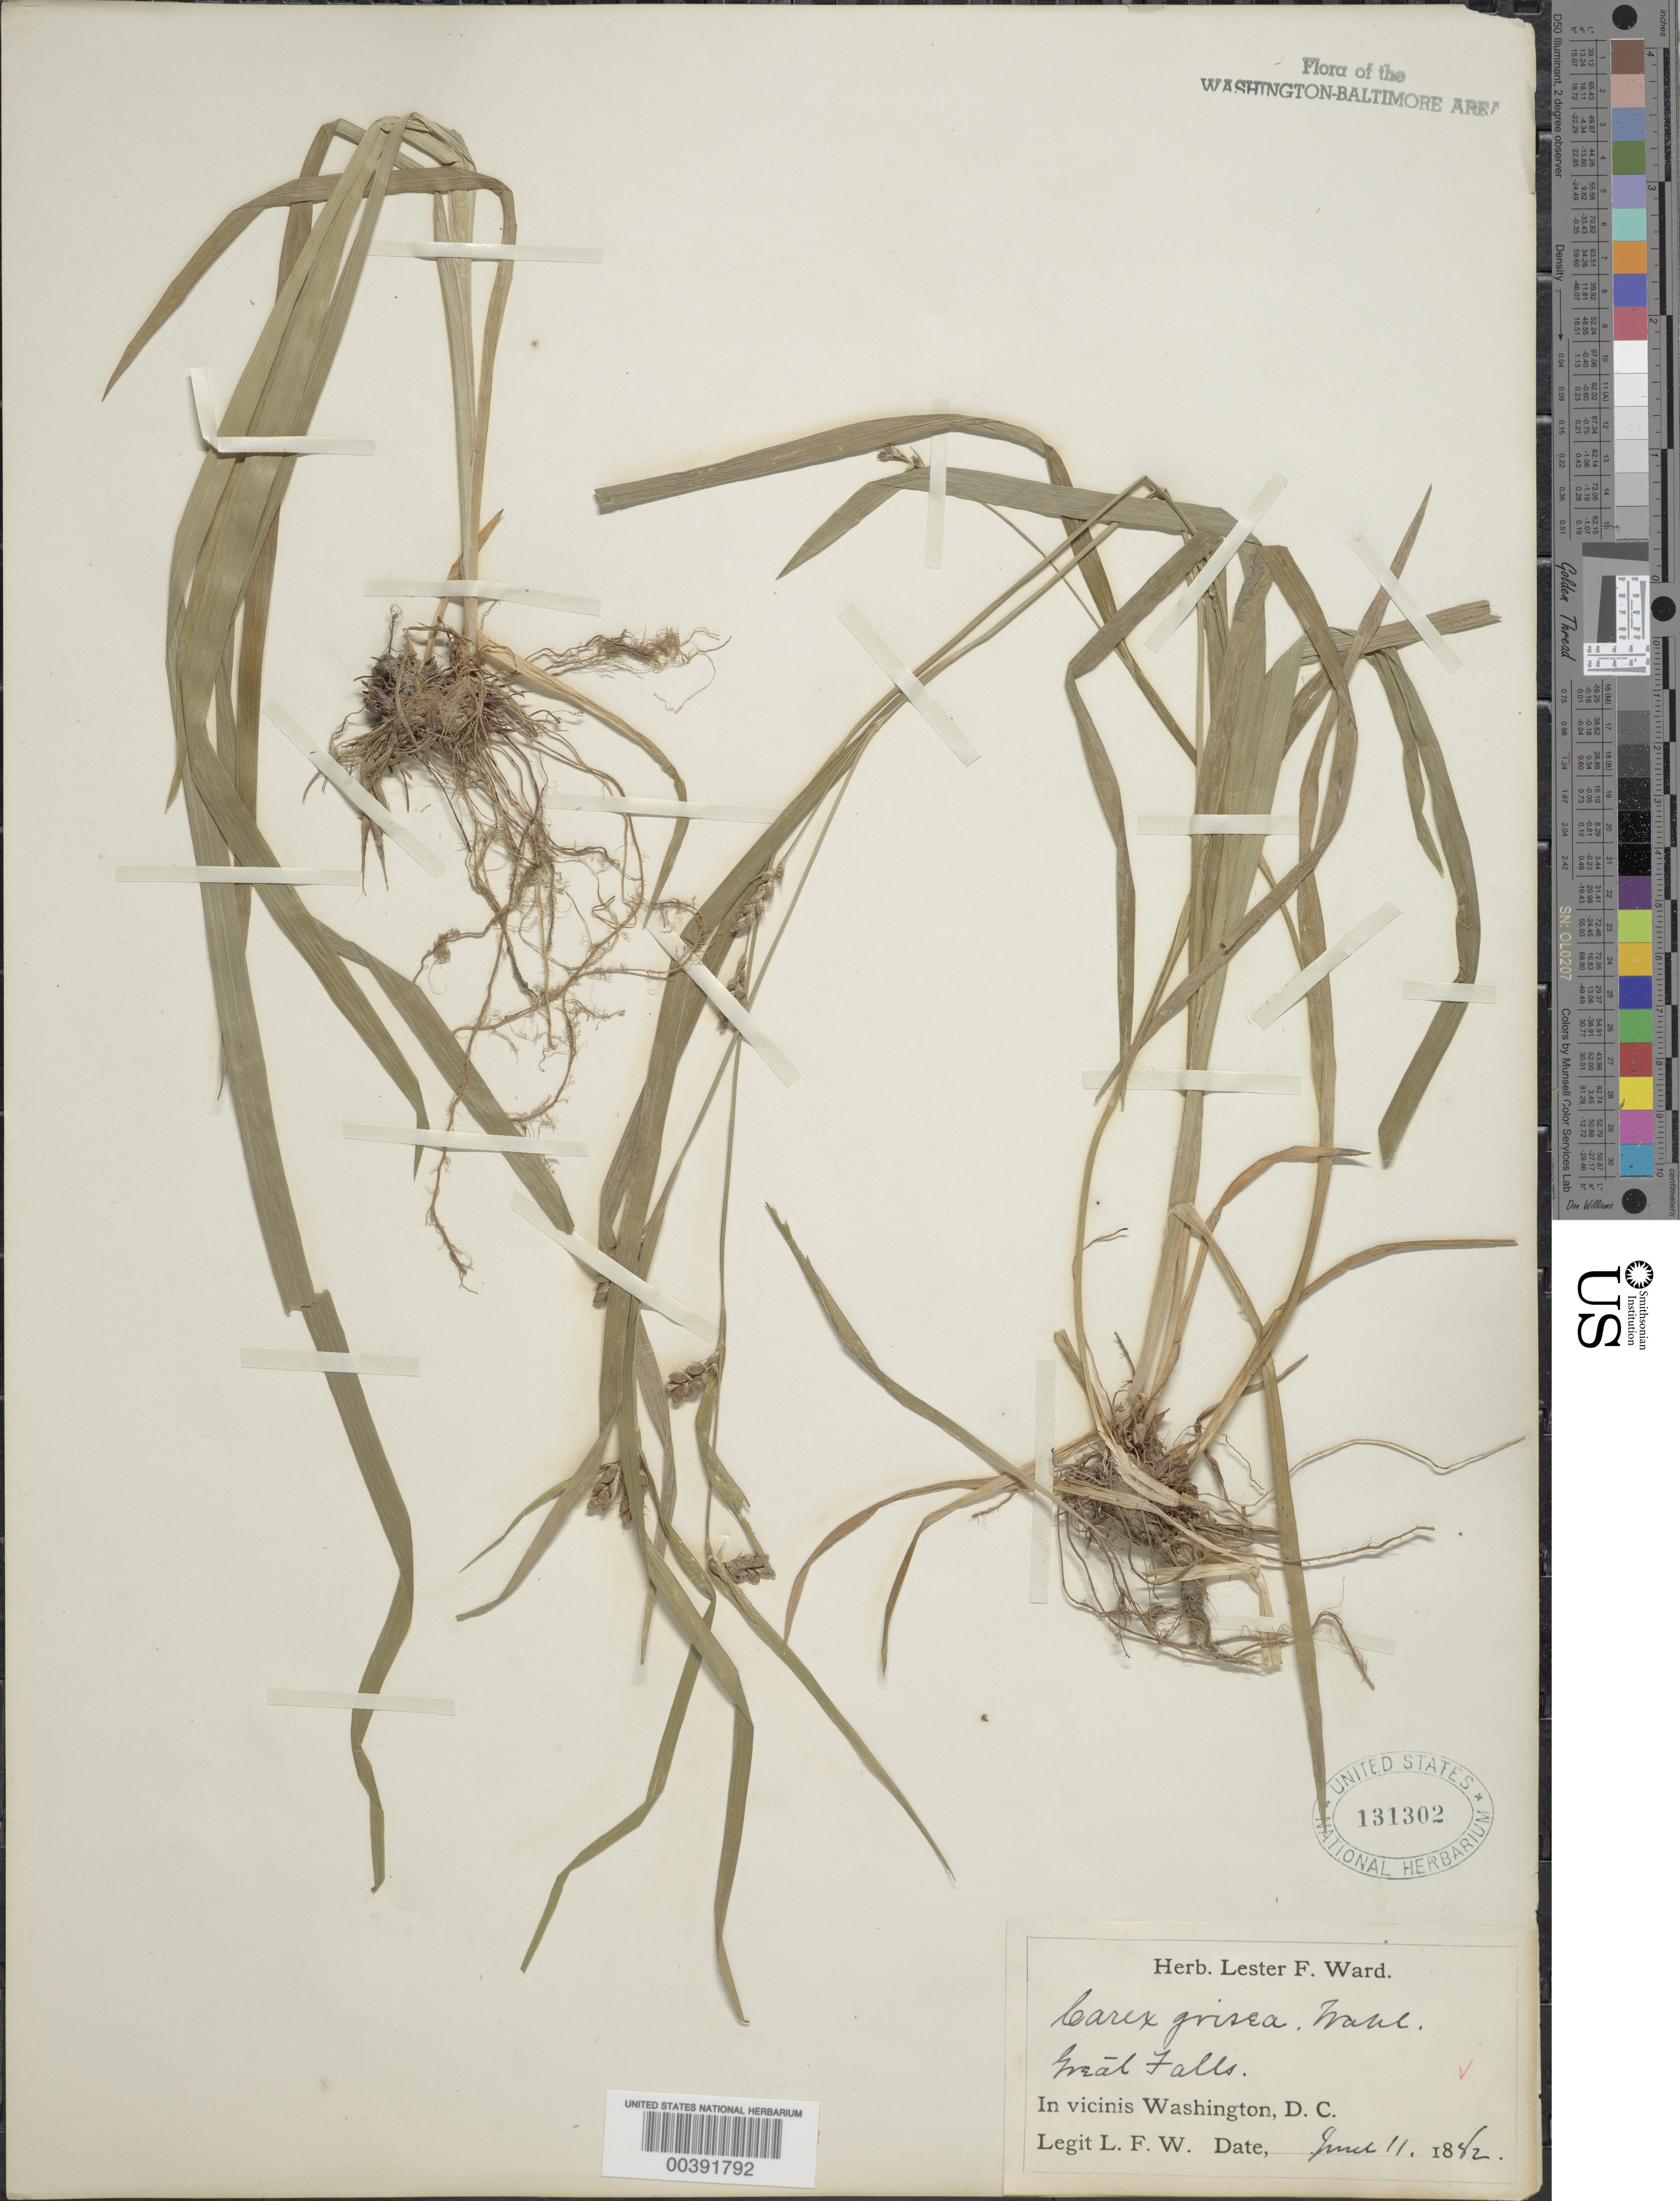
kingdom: Plantae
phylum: Tracheophyta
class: Liliopsida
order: Poales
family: Cyperaceae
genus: Carex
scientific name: Carex grisea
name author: Wahlenb.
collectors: L. F. Ward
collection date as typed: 11 Jun 1882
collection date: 1882-06-11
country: United States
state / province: Maryland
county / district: Montgomery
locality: Great Falls C. & O. Canal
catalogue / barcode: US 131302